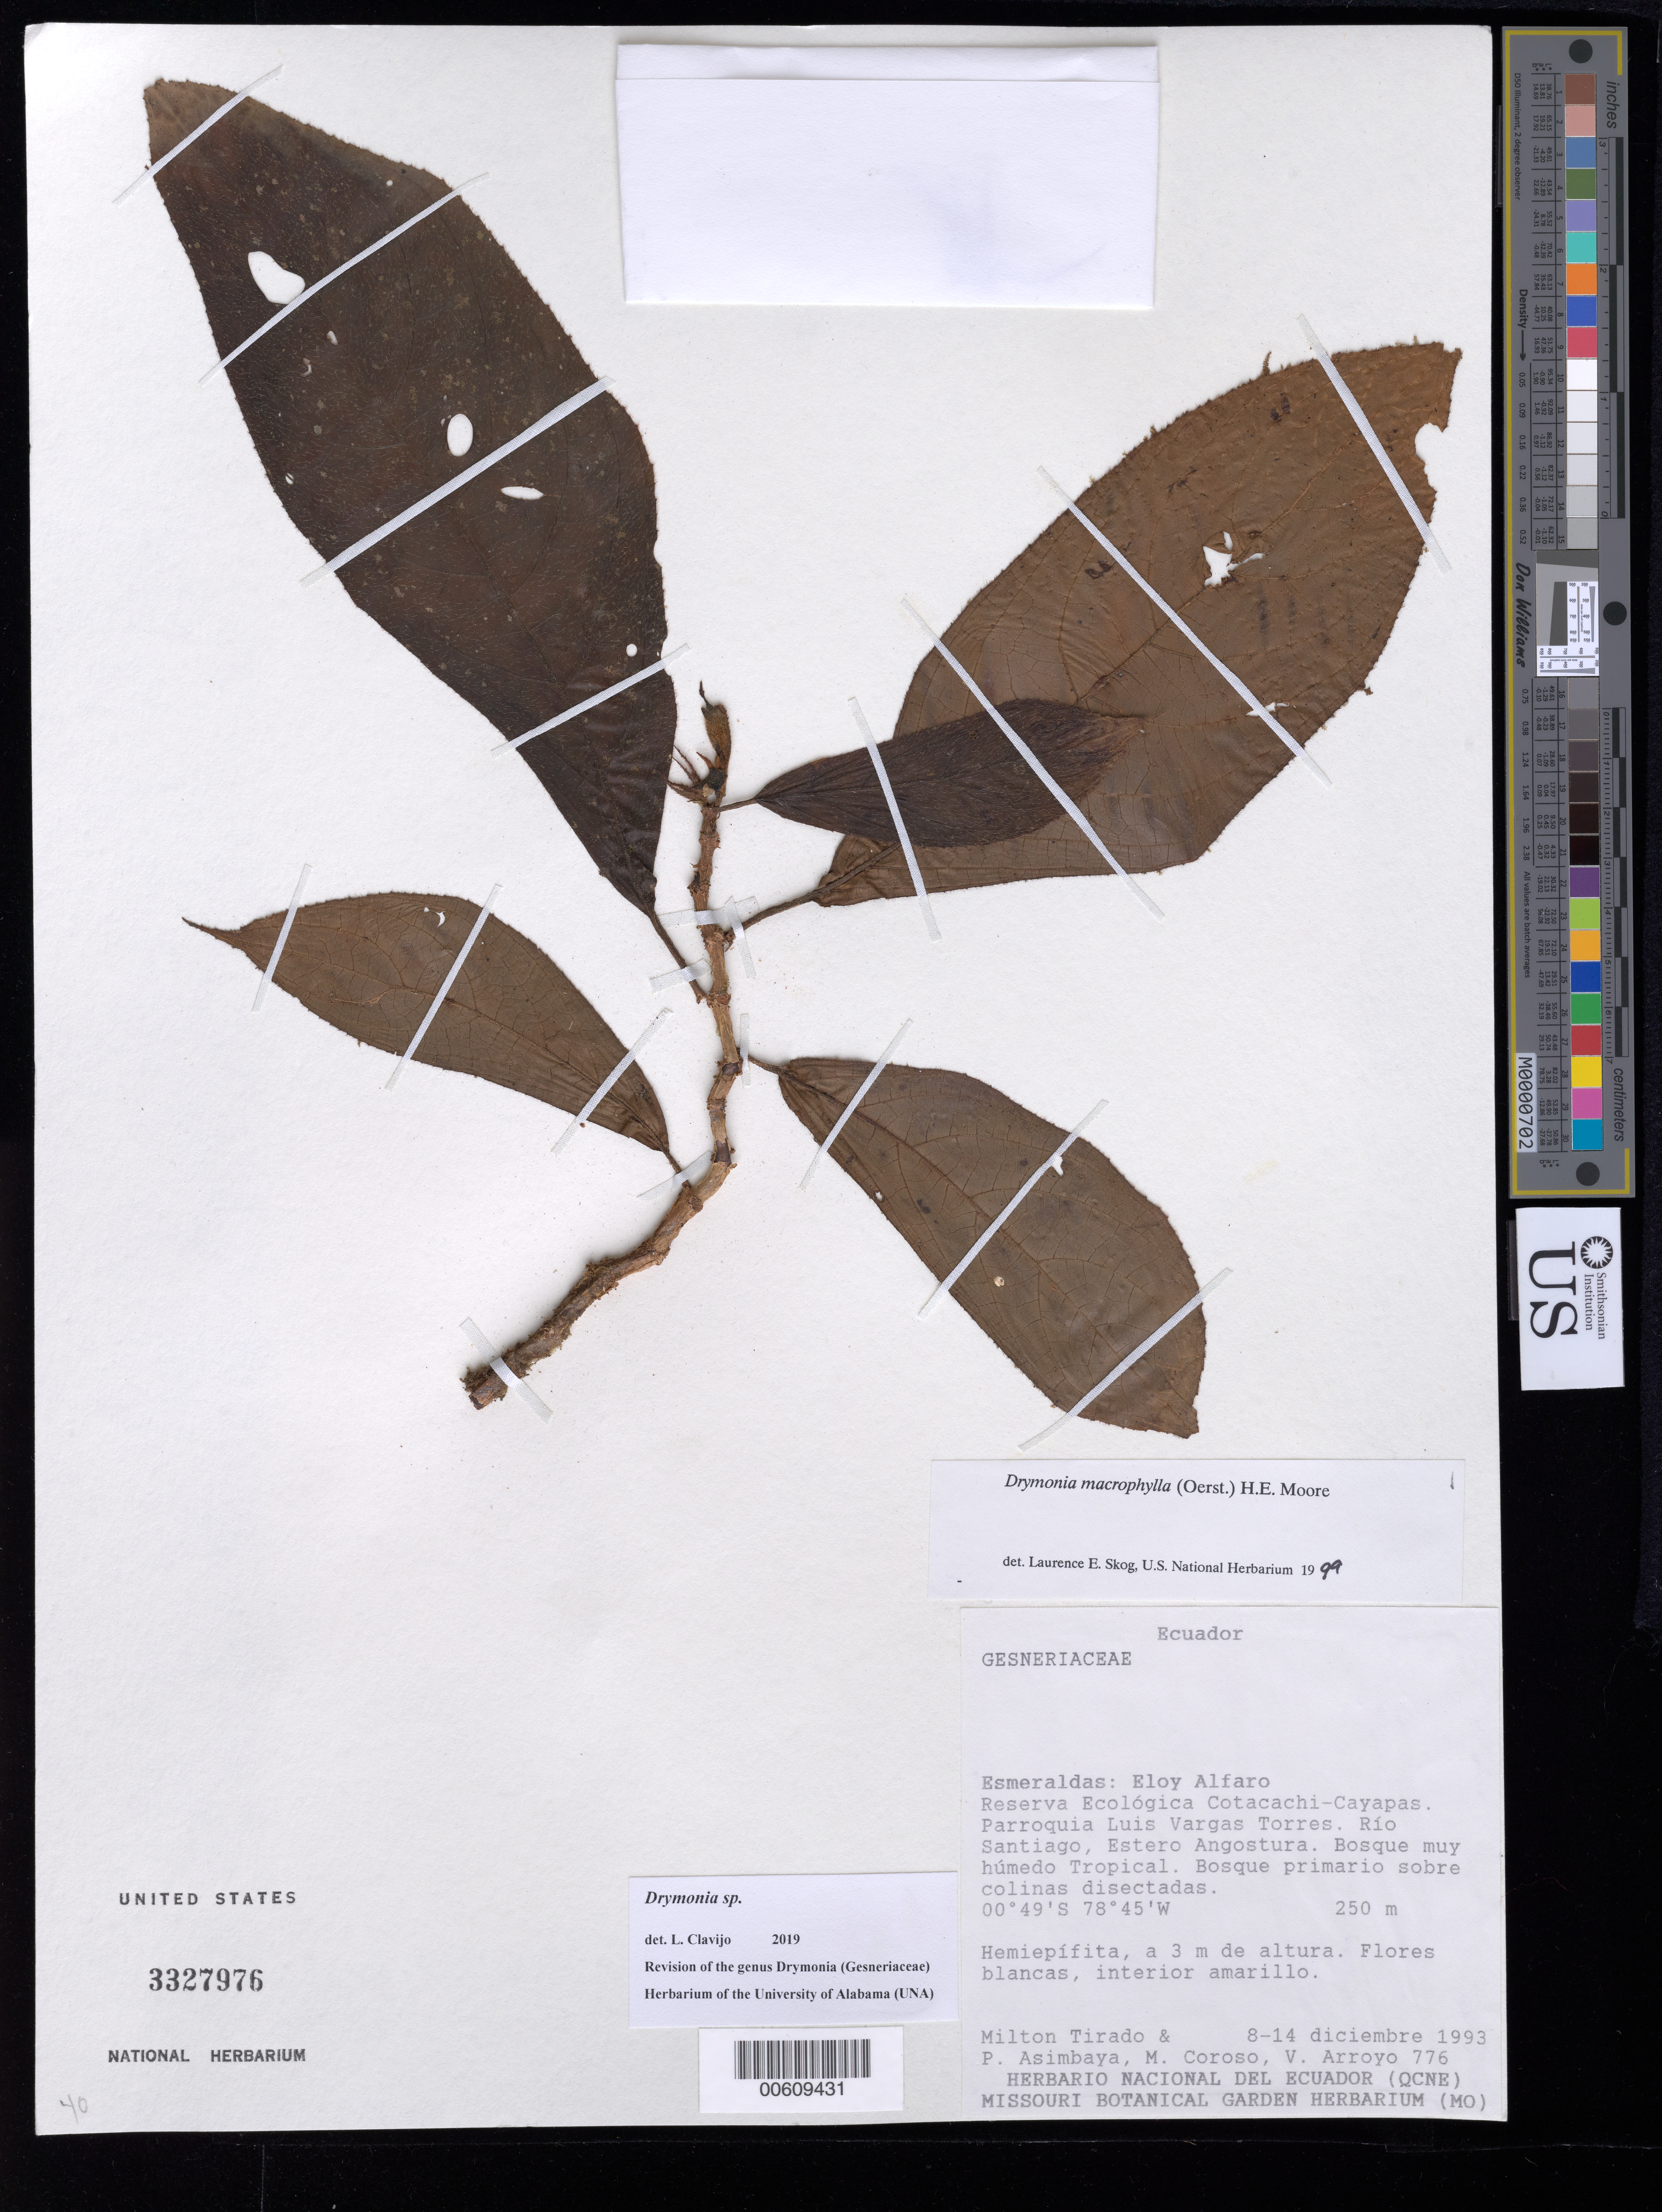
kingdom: Plantae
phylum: Tracheophyta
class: Magnoliopsida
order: Lamiales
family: Gesneriaceae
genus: Drymonia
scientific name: Drymonia longiflora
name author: J.L. Clark & Clavijo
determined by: Skog, Laurence E.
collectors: M. Tirado, P. Asimbaya, M. Coroso & J. Arroyo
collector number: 776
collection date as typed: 8-14 Dec 1993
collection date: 1993-12-08/1993-12-14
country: Ecuador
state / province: Esmeraldas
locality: Eloy Alfaro; Reserva Ecológica Cotacachi - Cayapas. Parroquia Luis Vargas Torres. Río Santiago, Estero Angostura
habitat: Bosque muy húmedo Tropical. Bosque primario sobre colinas disectadas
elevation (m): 250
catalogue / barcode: US 3327976